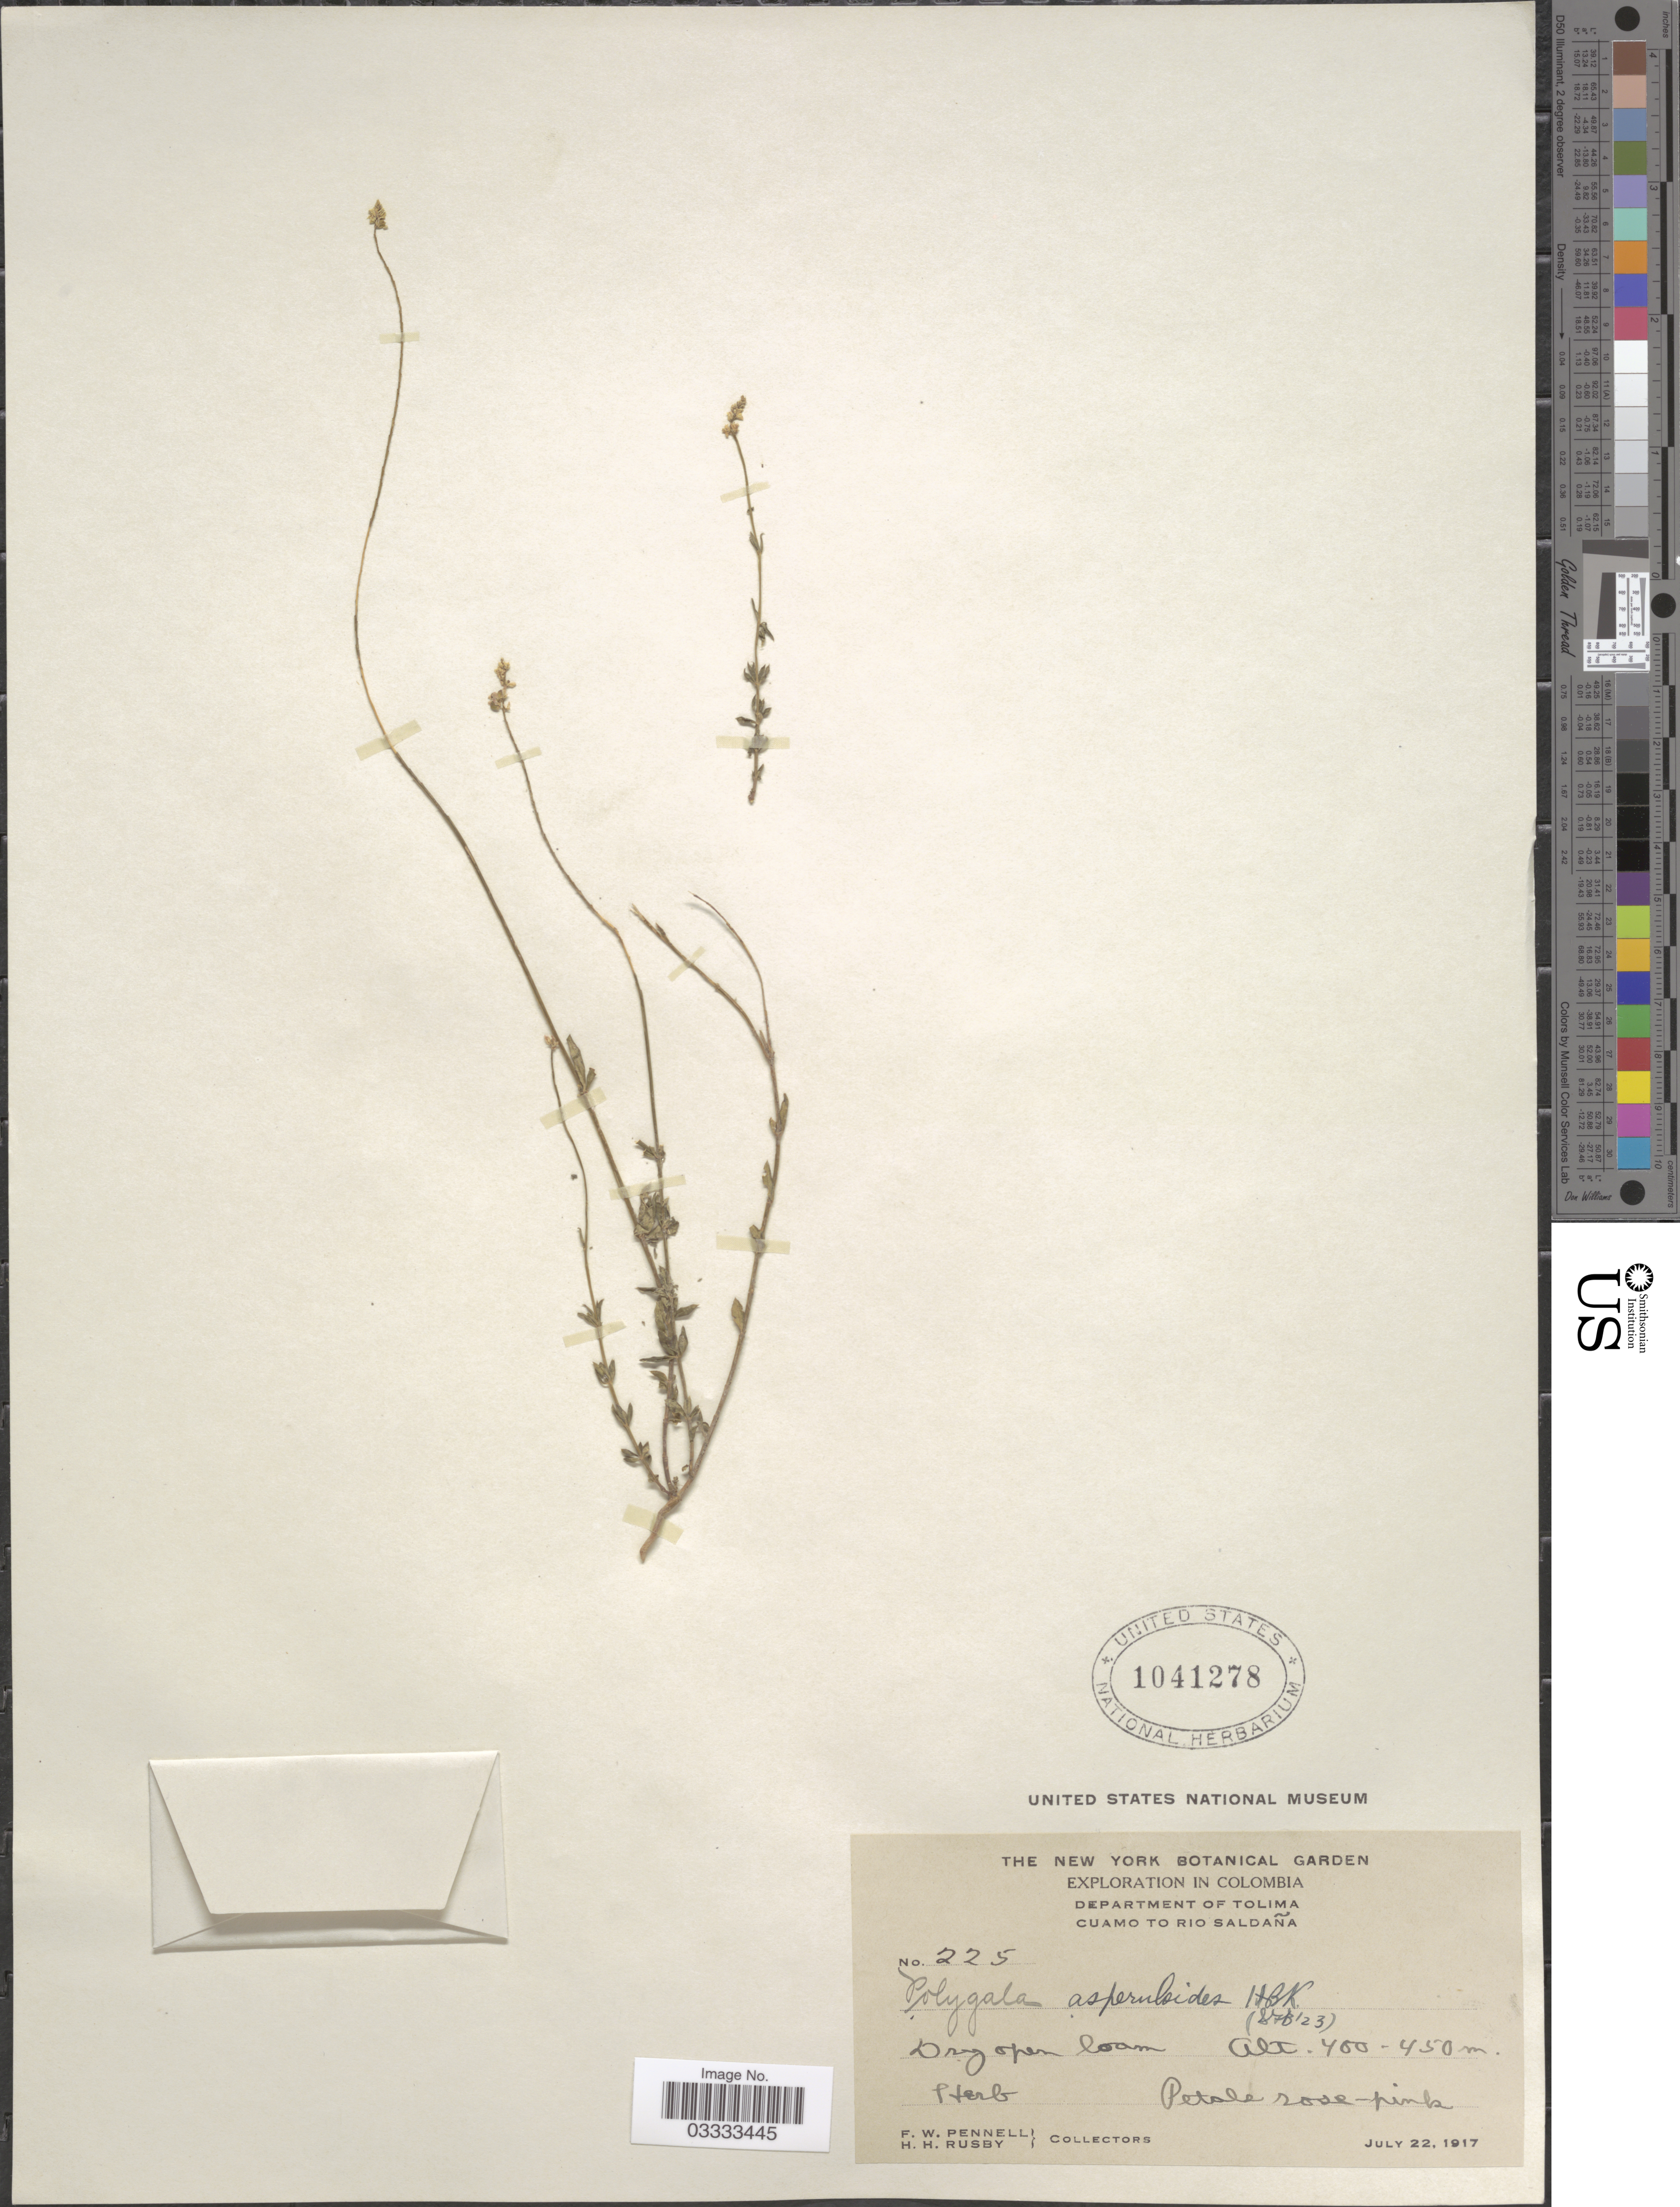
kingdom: Plantae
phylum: Tracheophyta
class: Magnoliopsida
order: Fabales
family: Polygalaceae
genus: Polygala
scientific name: Polygala asperuloides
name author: Kunth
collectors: F. W. Pennell & H. H. Rusby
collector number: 225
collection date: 1917-07-22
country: Colombia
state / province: Tolima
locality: Department of Tolima. Cuamo to Rio Saldaña.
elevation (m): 400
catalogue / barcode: US 1041278